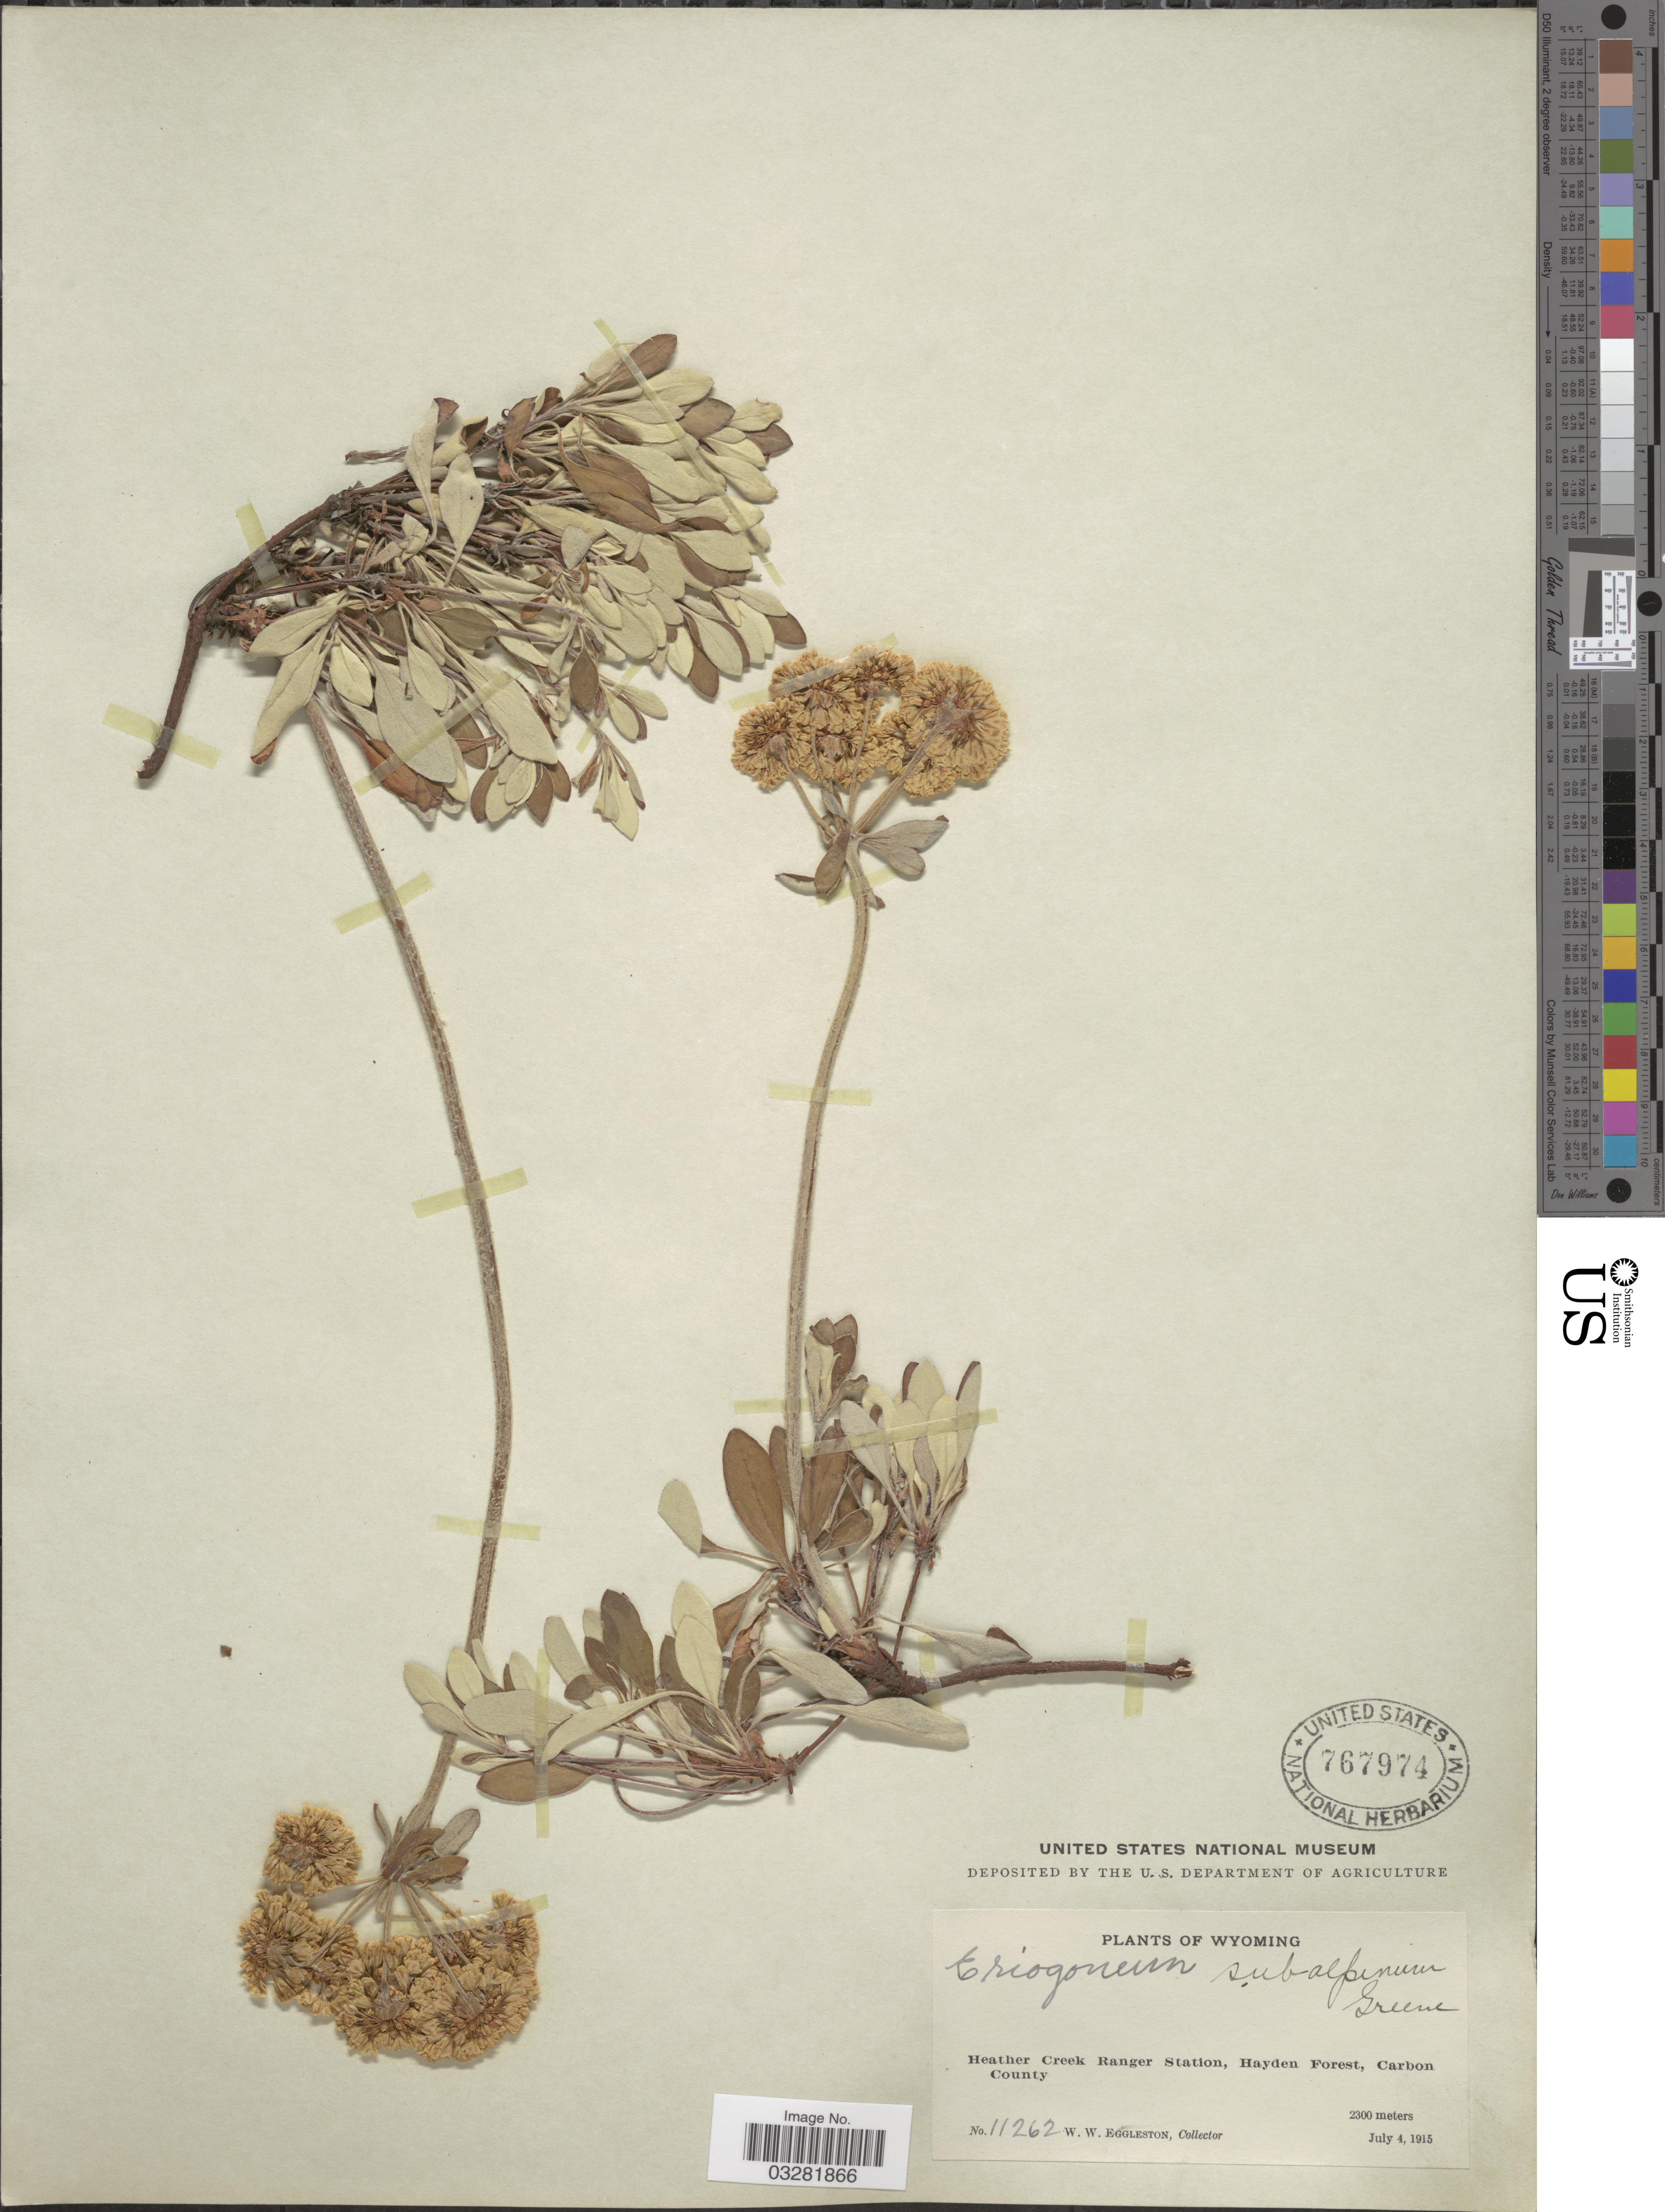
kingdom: Plantae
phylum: Tracheophyta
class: Magnoliopsida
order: Caryophyllales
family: Polygonaceae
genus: Eriogonum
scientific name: Eriogonum umbellatum var. subalpinum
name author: M.E. Jones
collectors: W. W. Eggleston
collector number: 11262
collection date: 1915-07-04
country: United States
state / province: Wyoming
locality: Heater Creek Ranger Station, Hayden Forest, Carbon County.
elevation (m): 2300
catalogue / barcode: US 767974